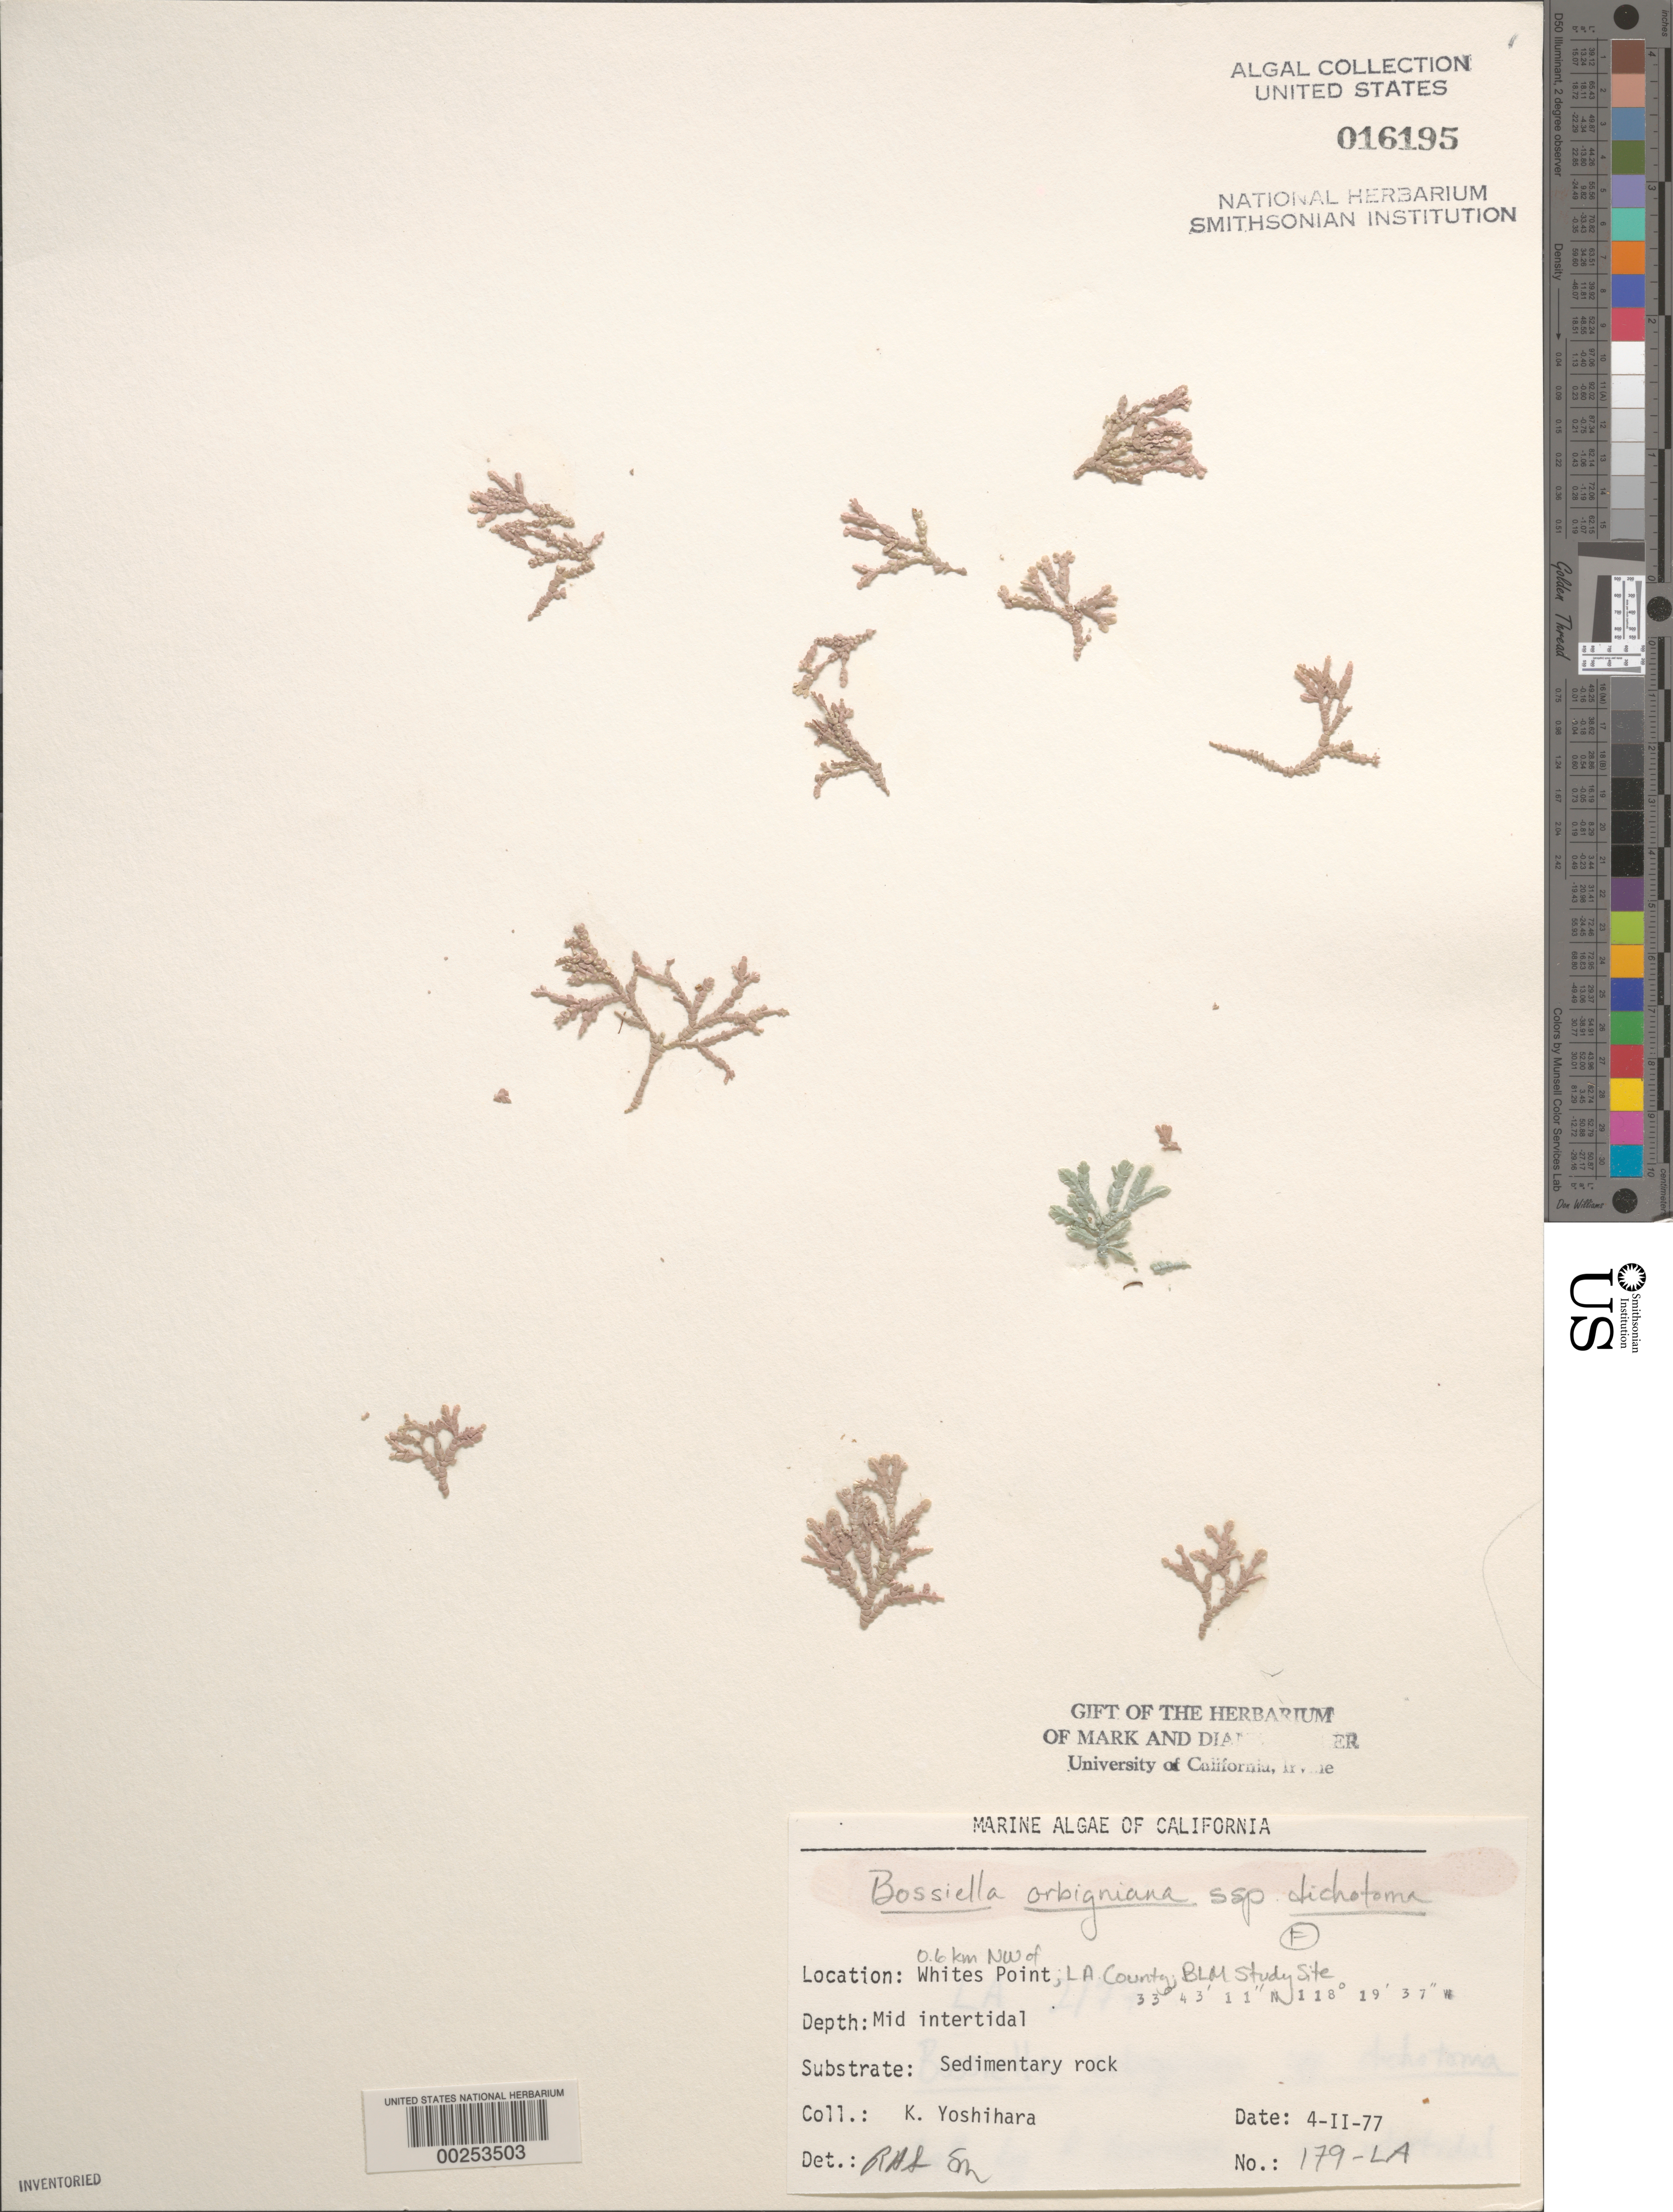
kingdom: Plantae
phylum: Rhodophyta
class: Florideophyceae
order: Corallinales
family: Corallinaceae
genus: Bossiella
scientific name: Bossiella orbigniana subsp. dichotoma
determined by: Sims, Robert H.; Murray, S. N.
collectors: K. Yoshihara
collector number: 179-la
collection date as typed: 04 Feb 1977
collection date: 1977-02-04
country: United States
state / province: California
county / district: Los Angeles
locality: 0.6 km northwest of Whites Point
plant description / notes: BLM-SOCALBIGHT Rocky Intertidal Survey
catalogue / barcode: US 16195